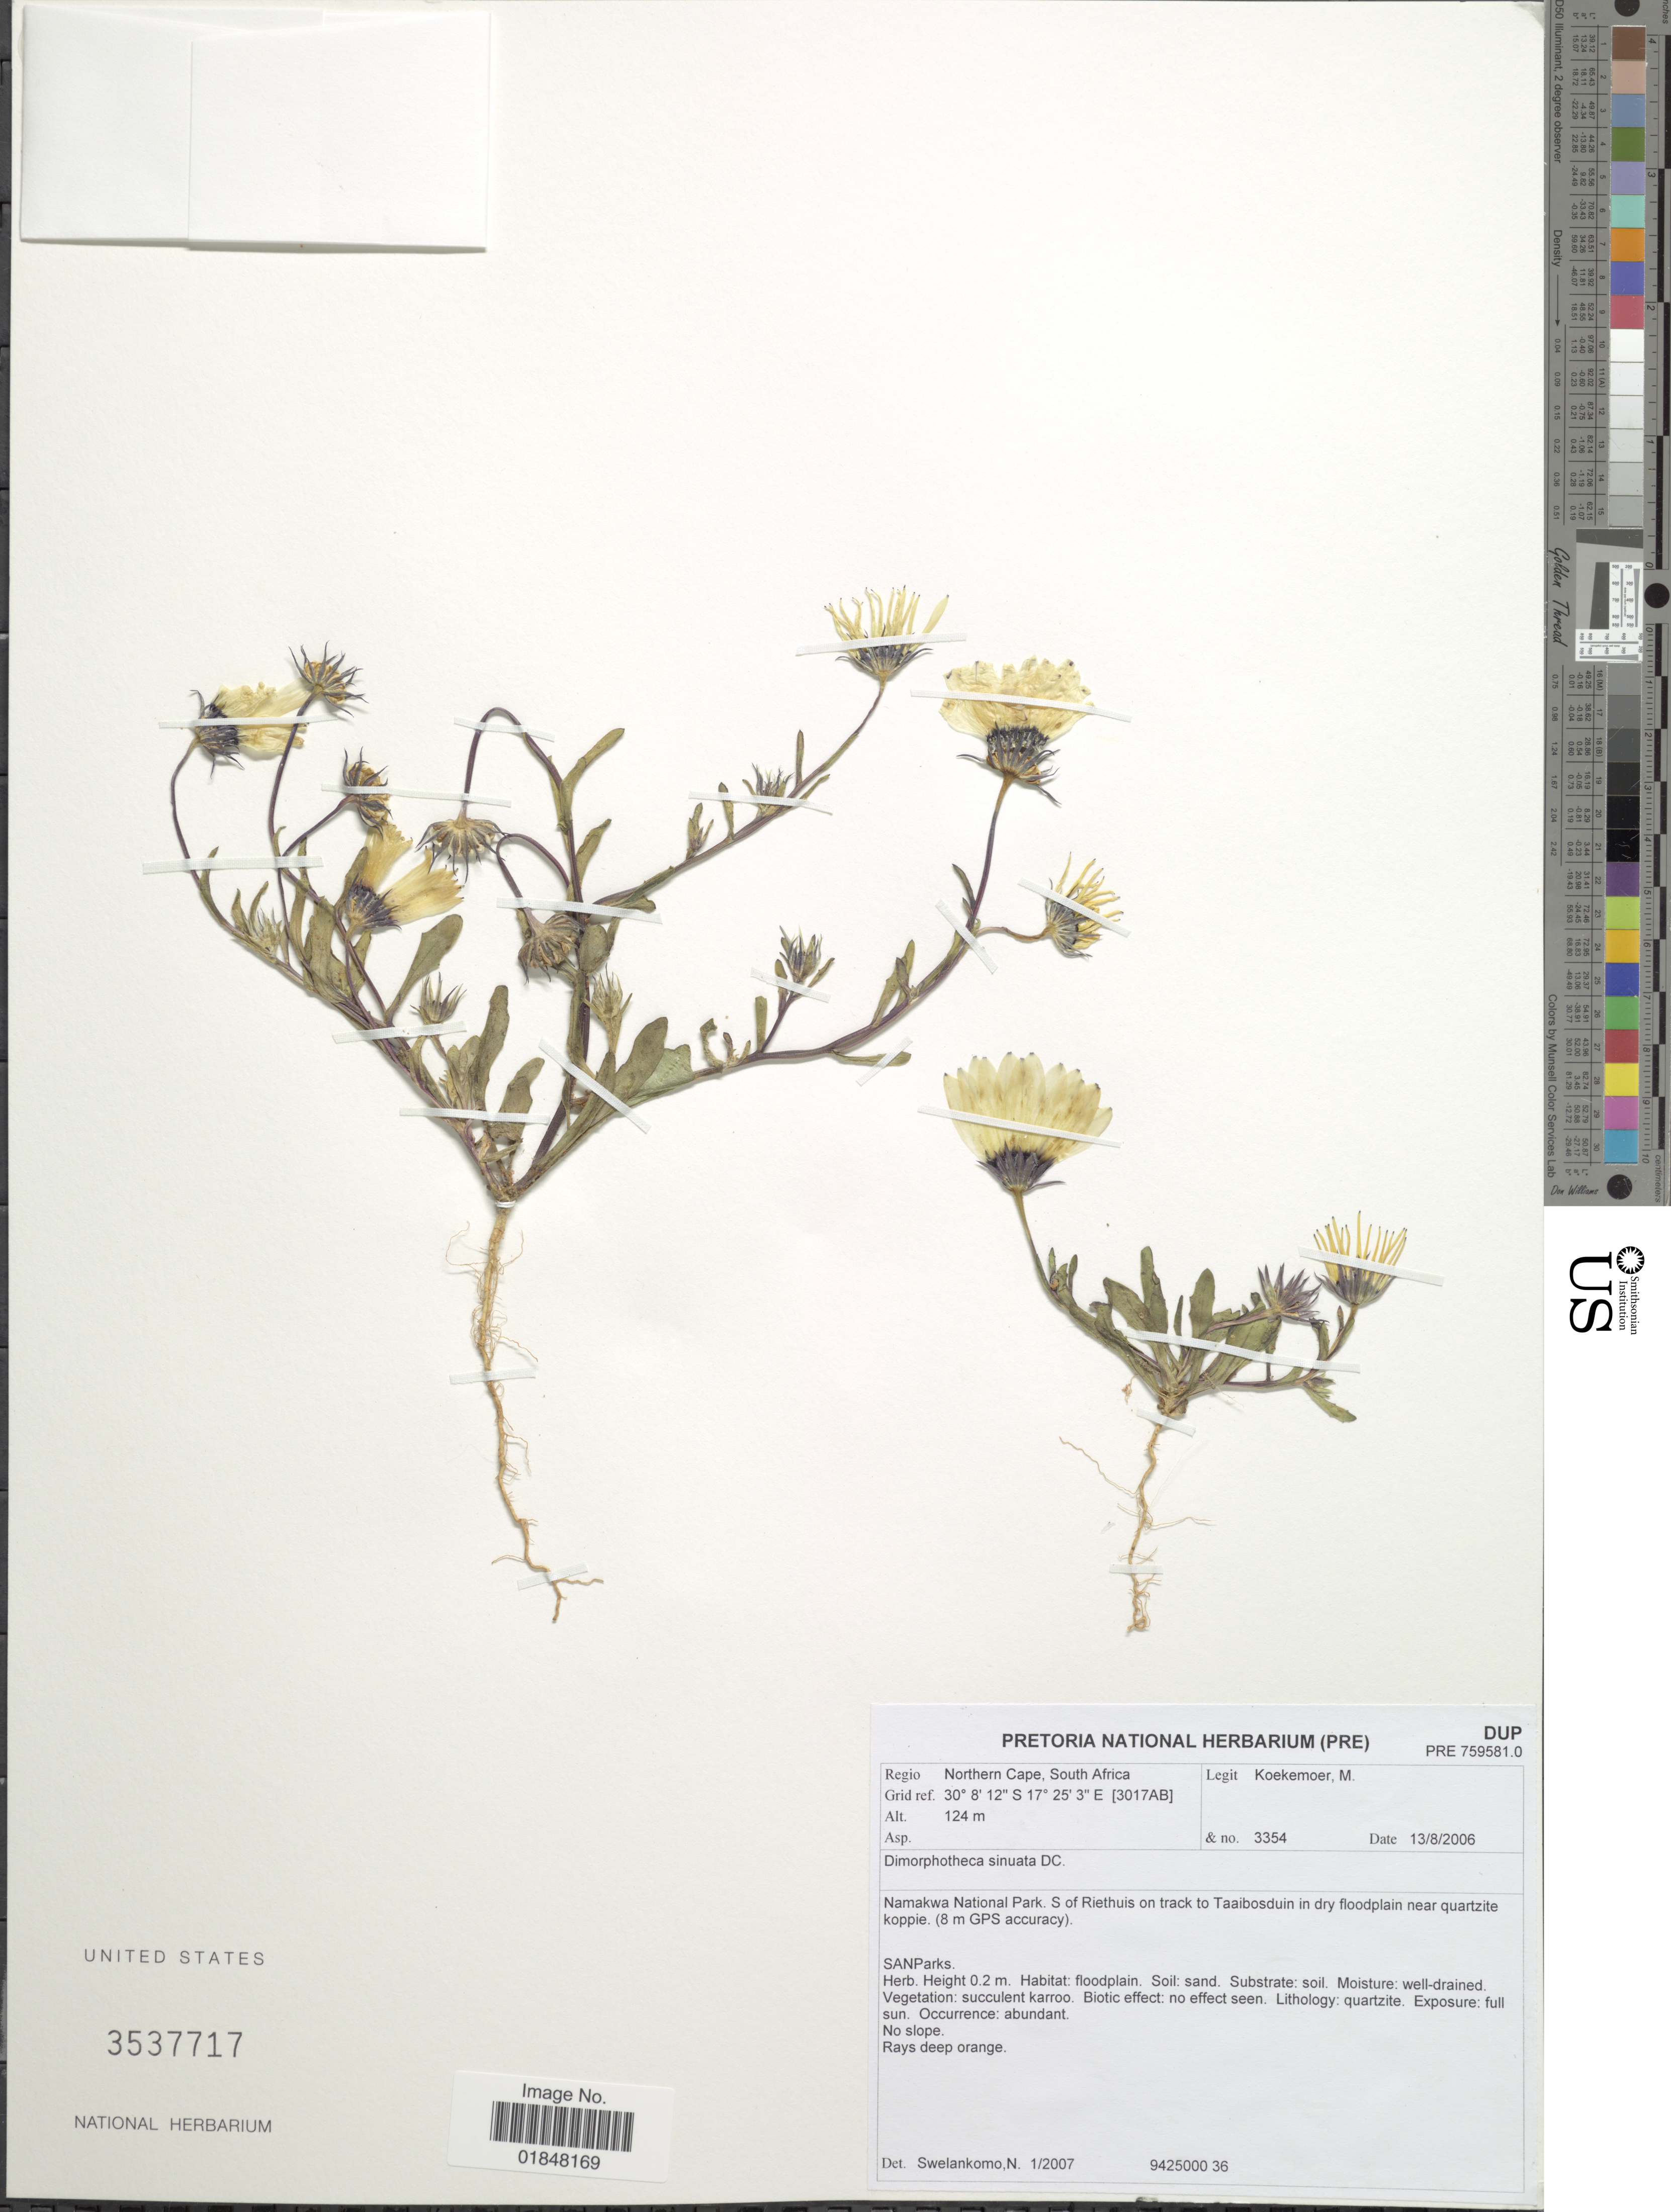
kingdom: Plantae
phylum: Tracheophyta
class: Magnoliopsida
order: Asterales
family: Asteraceae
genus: Dimorphotheca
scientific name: Dimorphotheca sinuata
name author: DC.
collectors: M. Koekemoer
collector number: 3354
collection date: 2006-08-13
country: South Africa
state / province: Northern Cape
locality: Namakwa National Park. S of Riethuis on track to Taaibosduin in dry floodplain near quartzite koppie (8 m GPS accuracy) (3017AB)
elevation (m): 124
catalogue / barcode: US 3537717